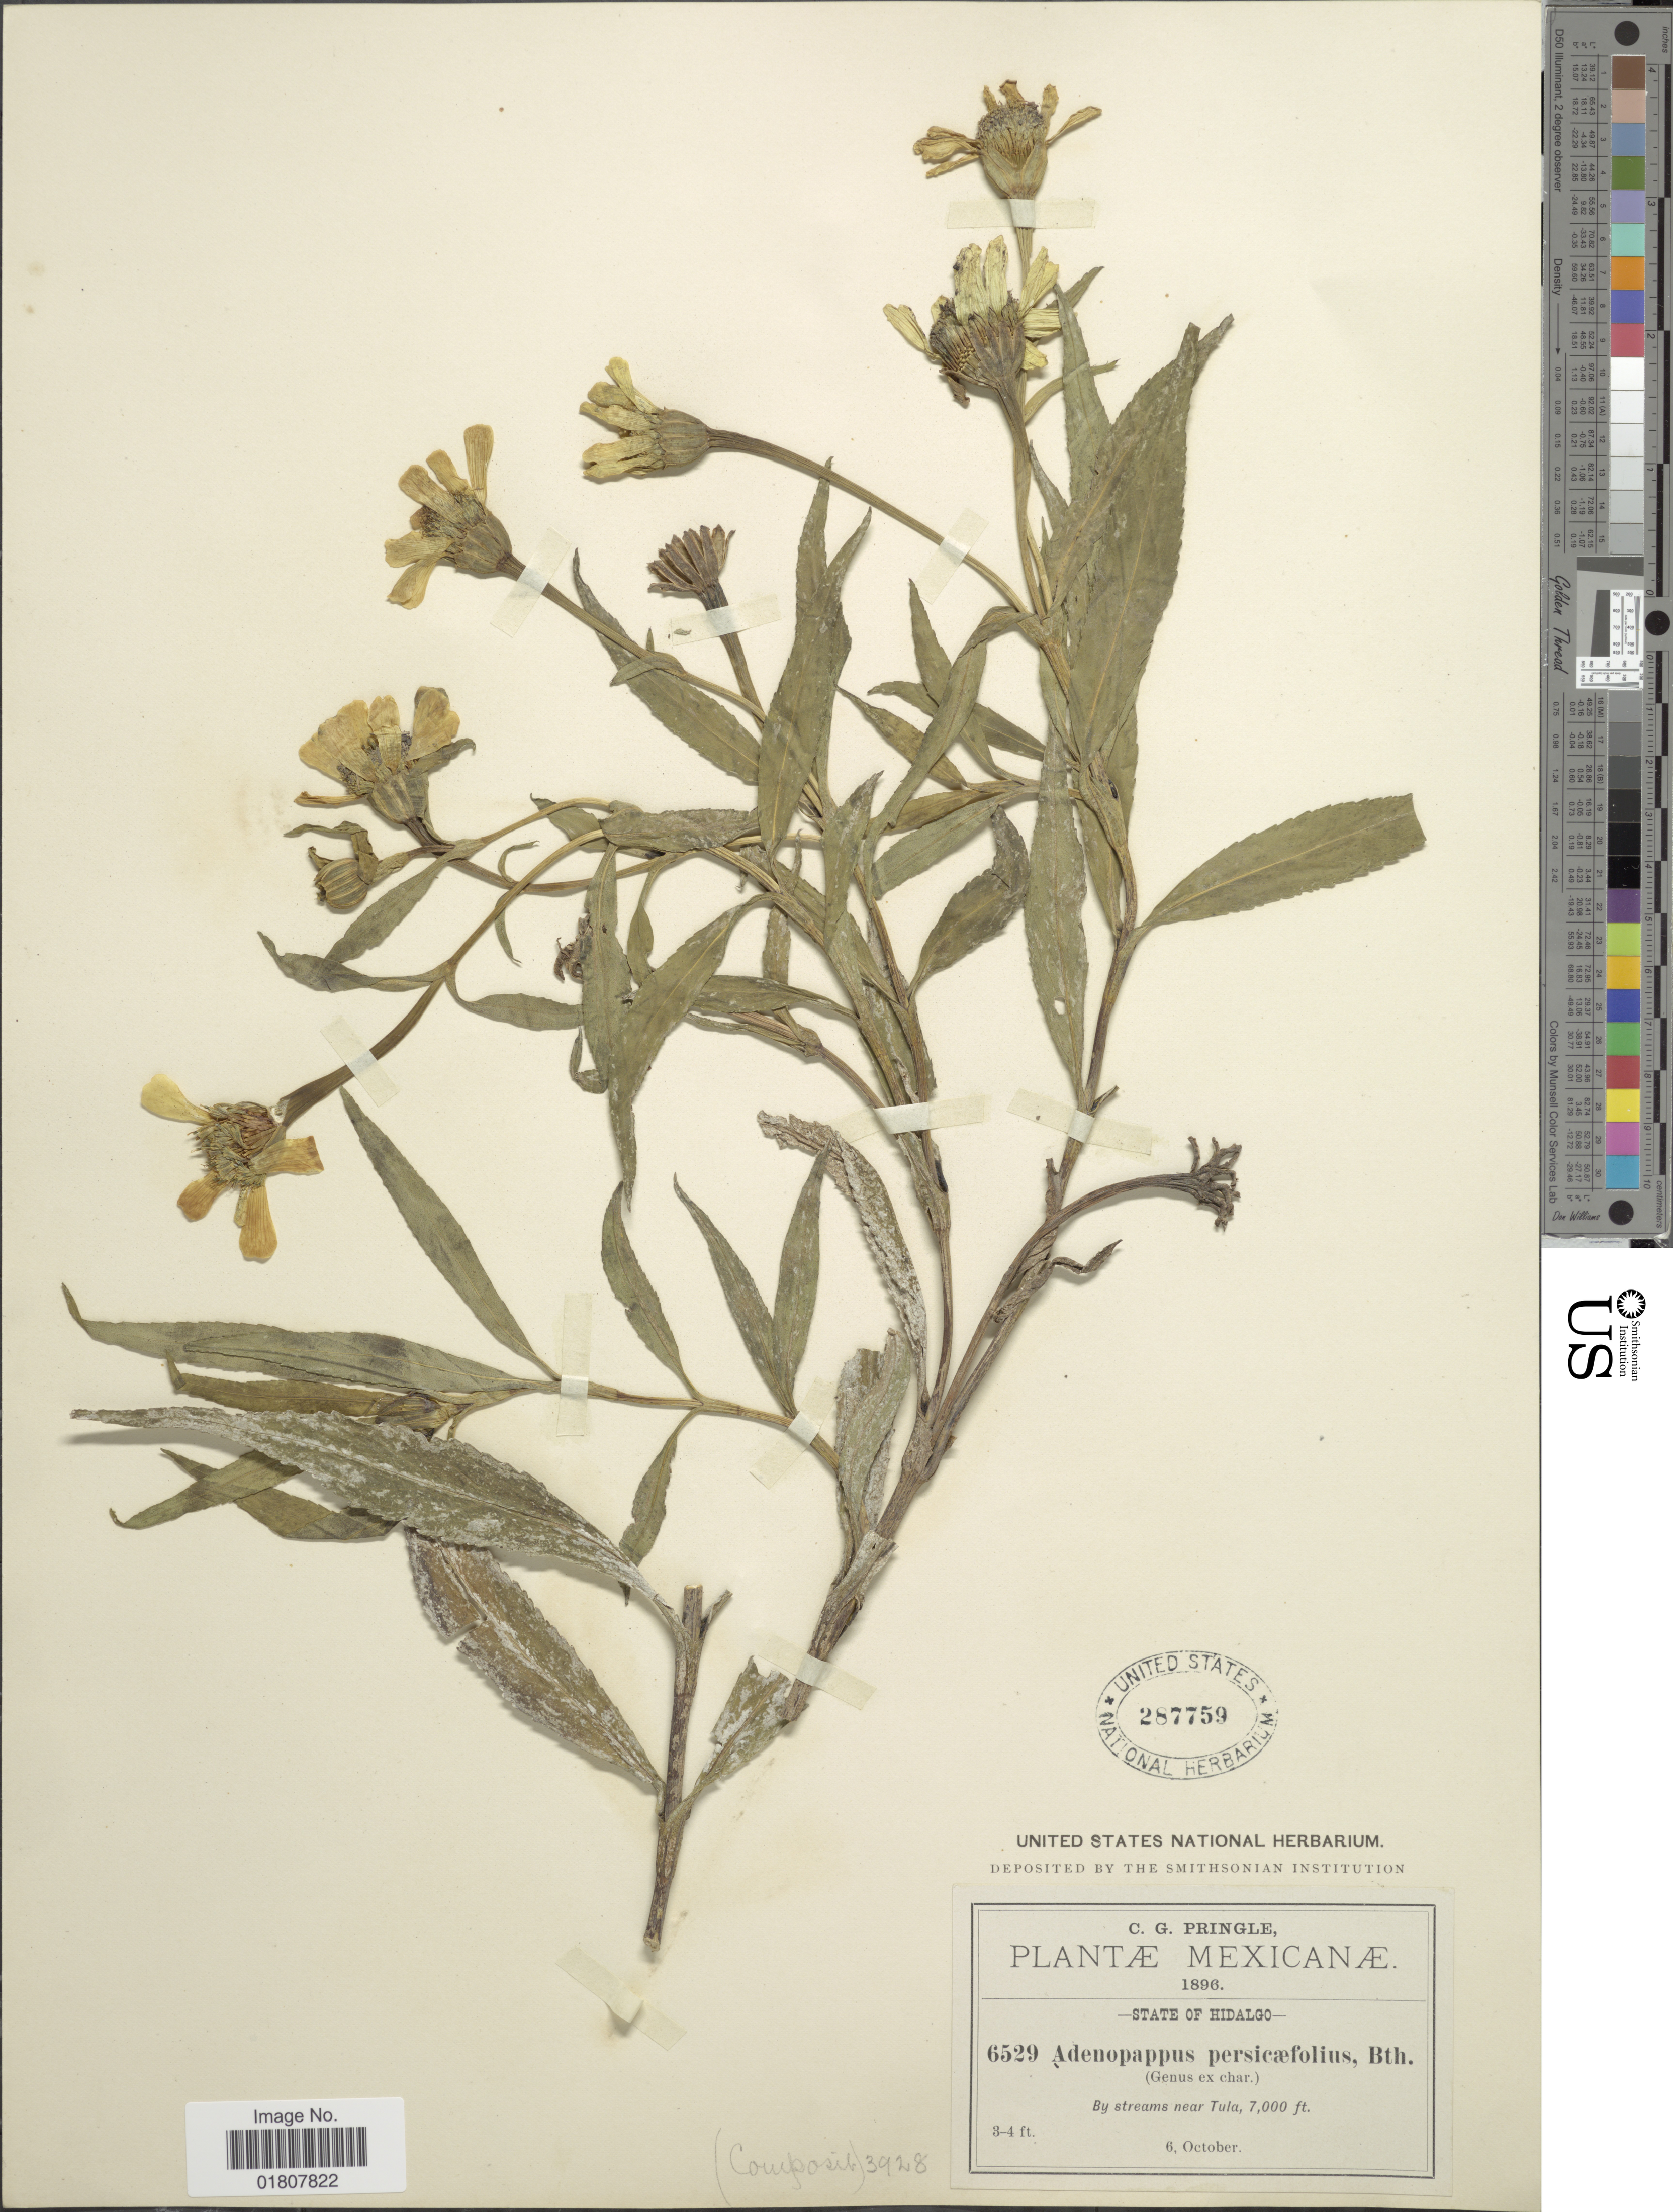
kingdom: Plantae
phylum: Tracheophyta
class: Magnoliopsida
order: Asterales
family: Asteraceae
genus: Adenopappus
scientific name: Adenopappus persicaefolius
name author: Benth.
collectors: C. G. Pringle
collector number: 6529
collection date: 1896-10-06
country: Mexico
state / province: Hidalgo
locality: By streams near Tula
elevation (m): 2134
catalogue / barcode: US 287759